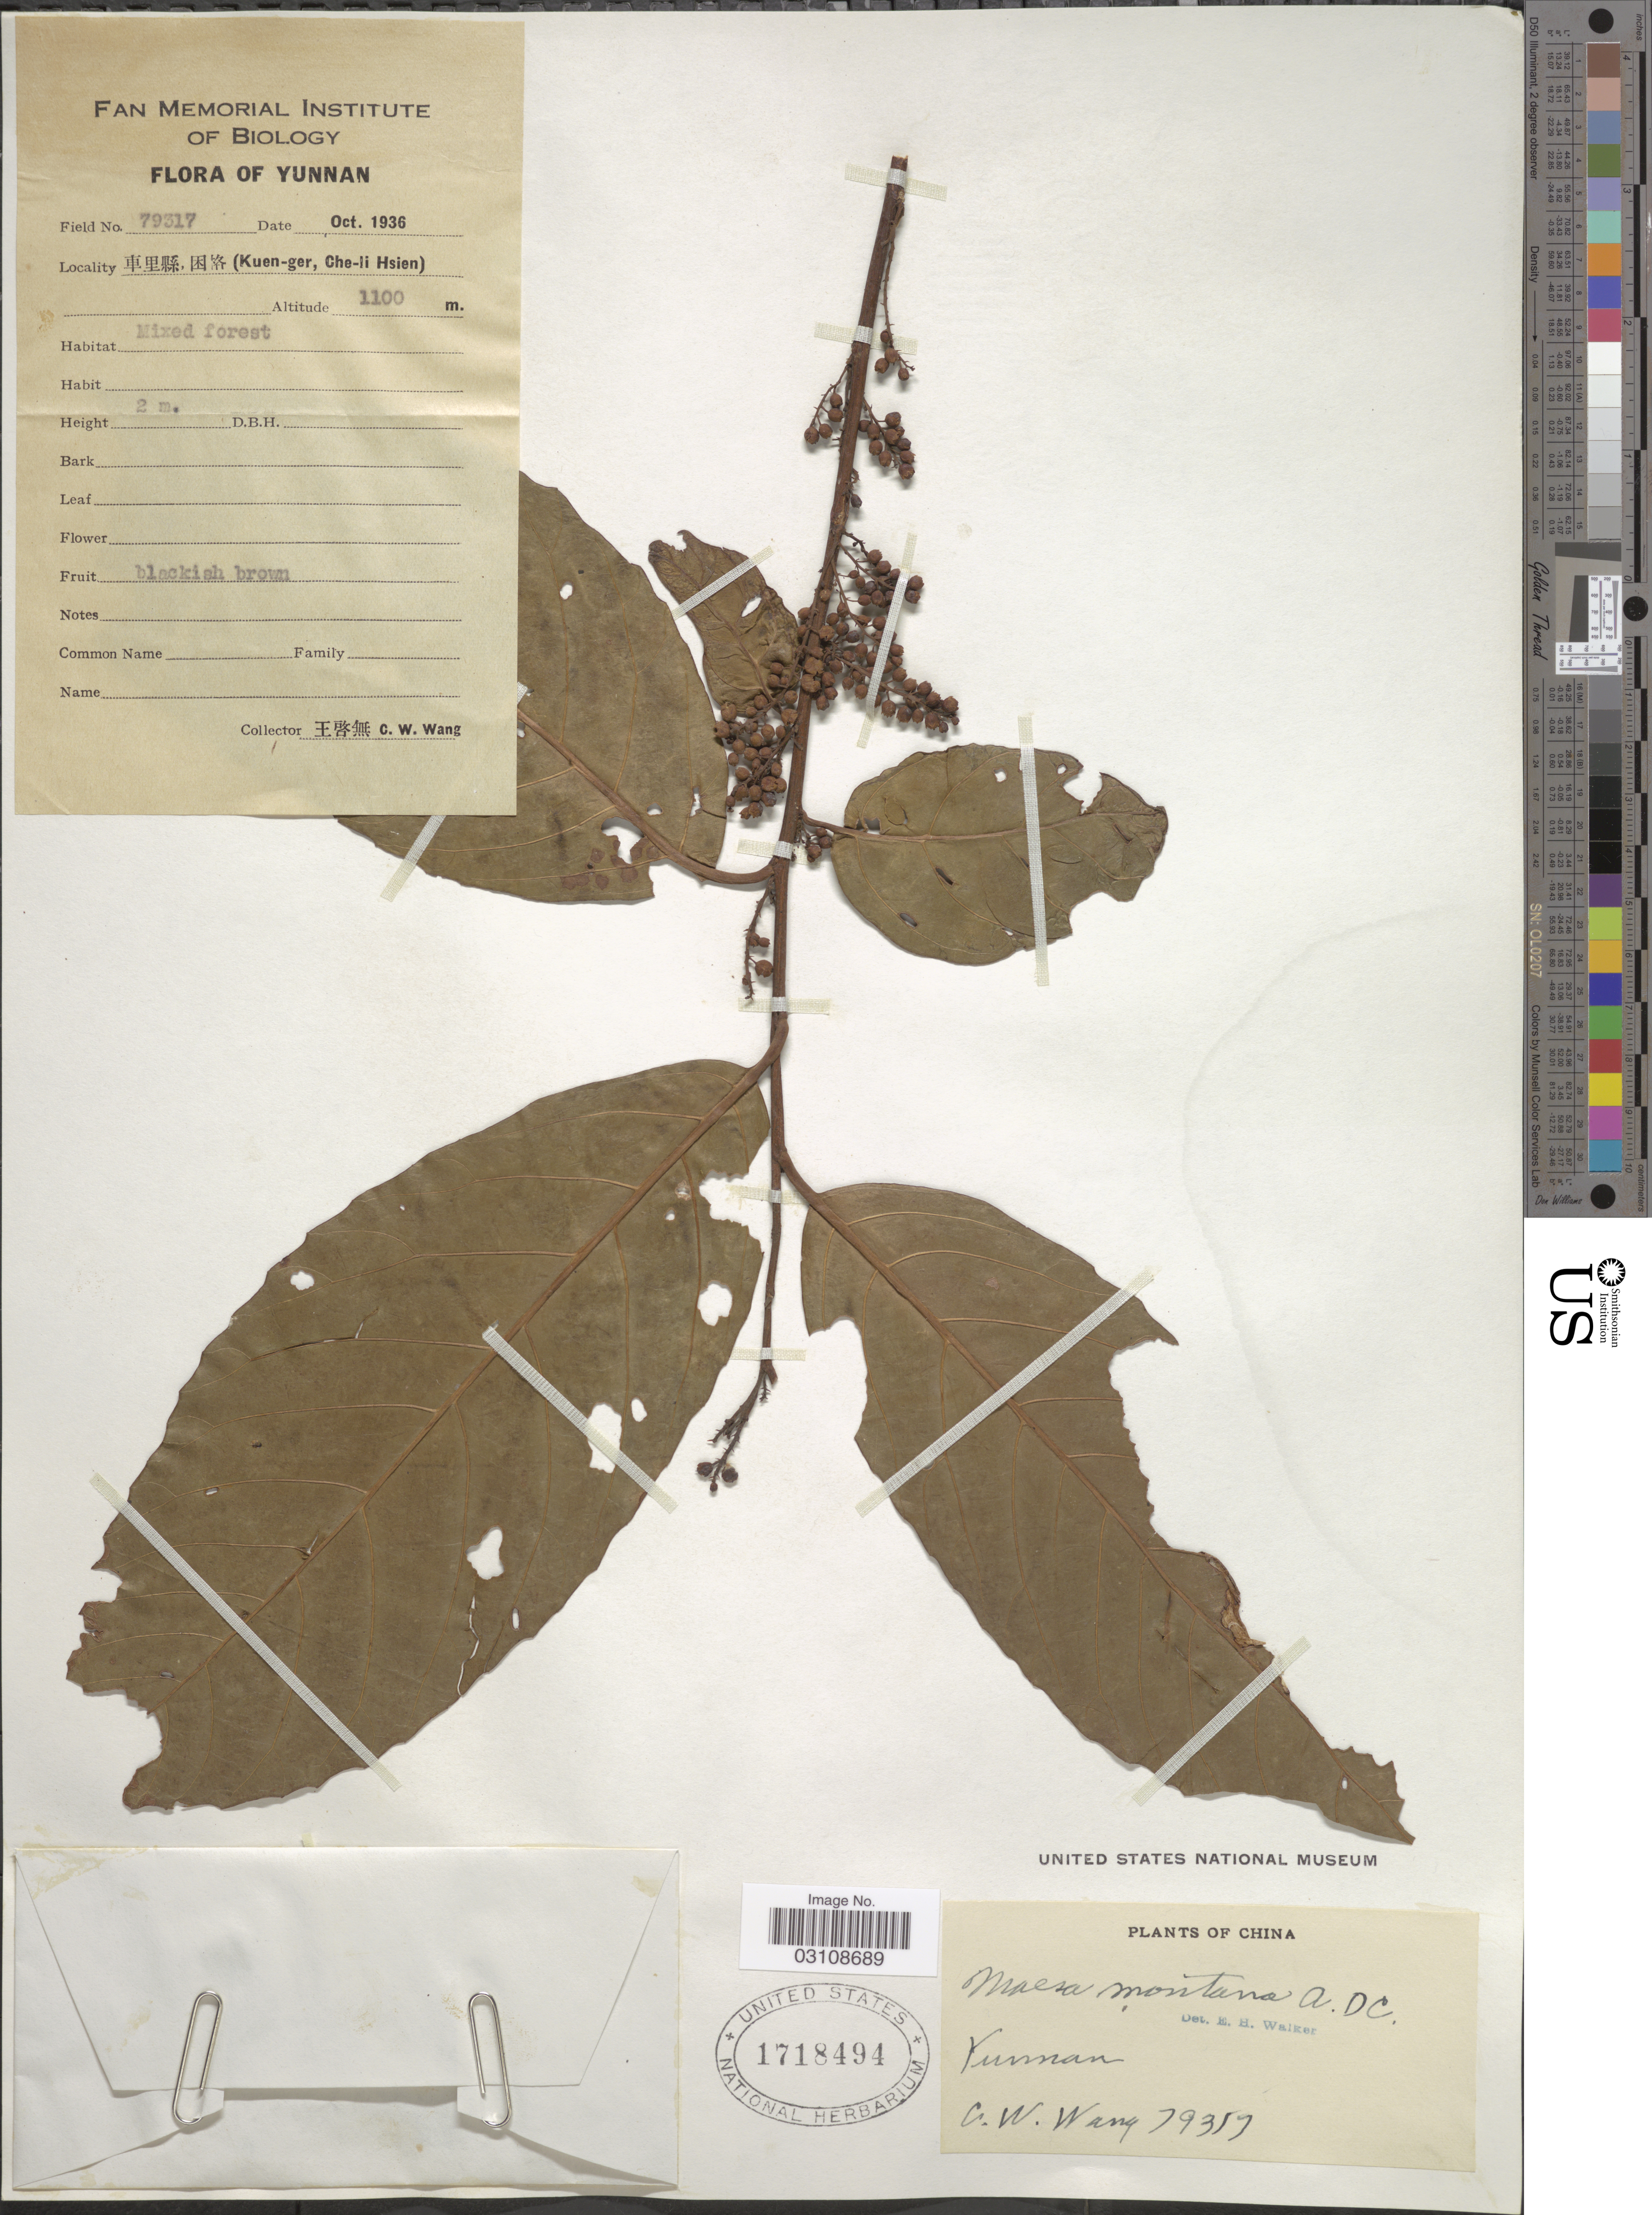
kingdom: Plantae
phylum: Tracheophyta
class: Magnoliopsida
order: Ericales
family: Primulaceae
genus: Maesa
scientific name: Maesa montana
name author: A. DC.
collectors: C. W. Wang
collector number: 79319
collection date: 1936-10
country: China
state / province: Yunnan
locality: (Kuen-ger, Che-li Hsien).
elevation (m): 1100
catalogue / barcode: US 1718494